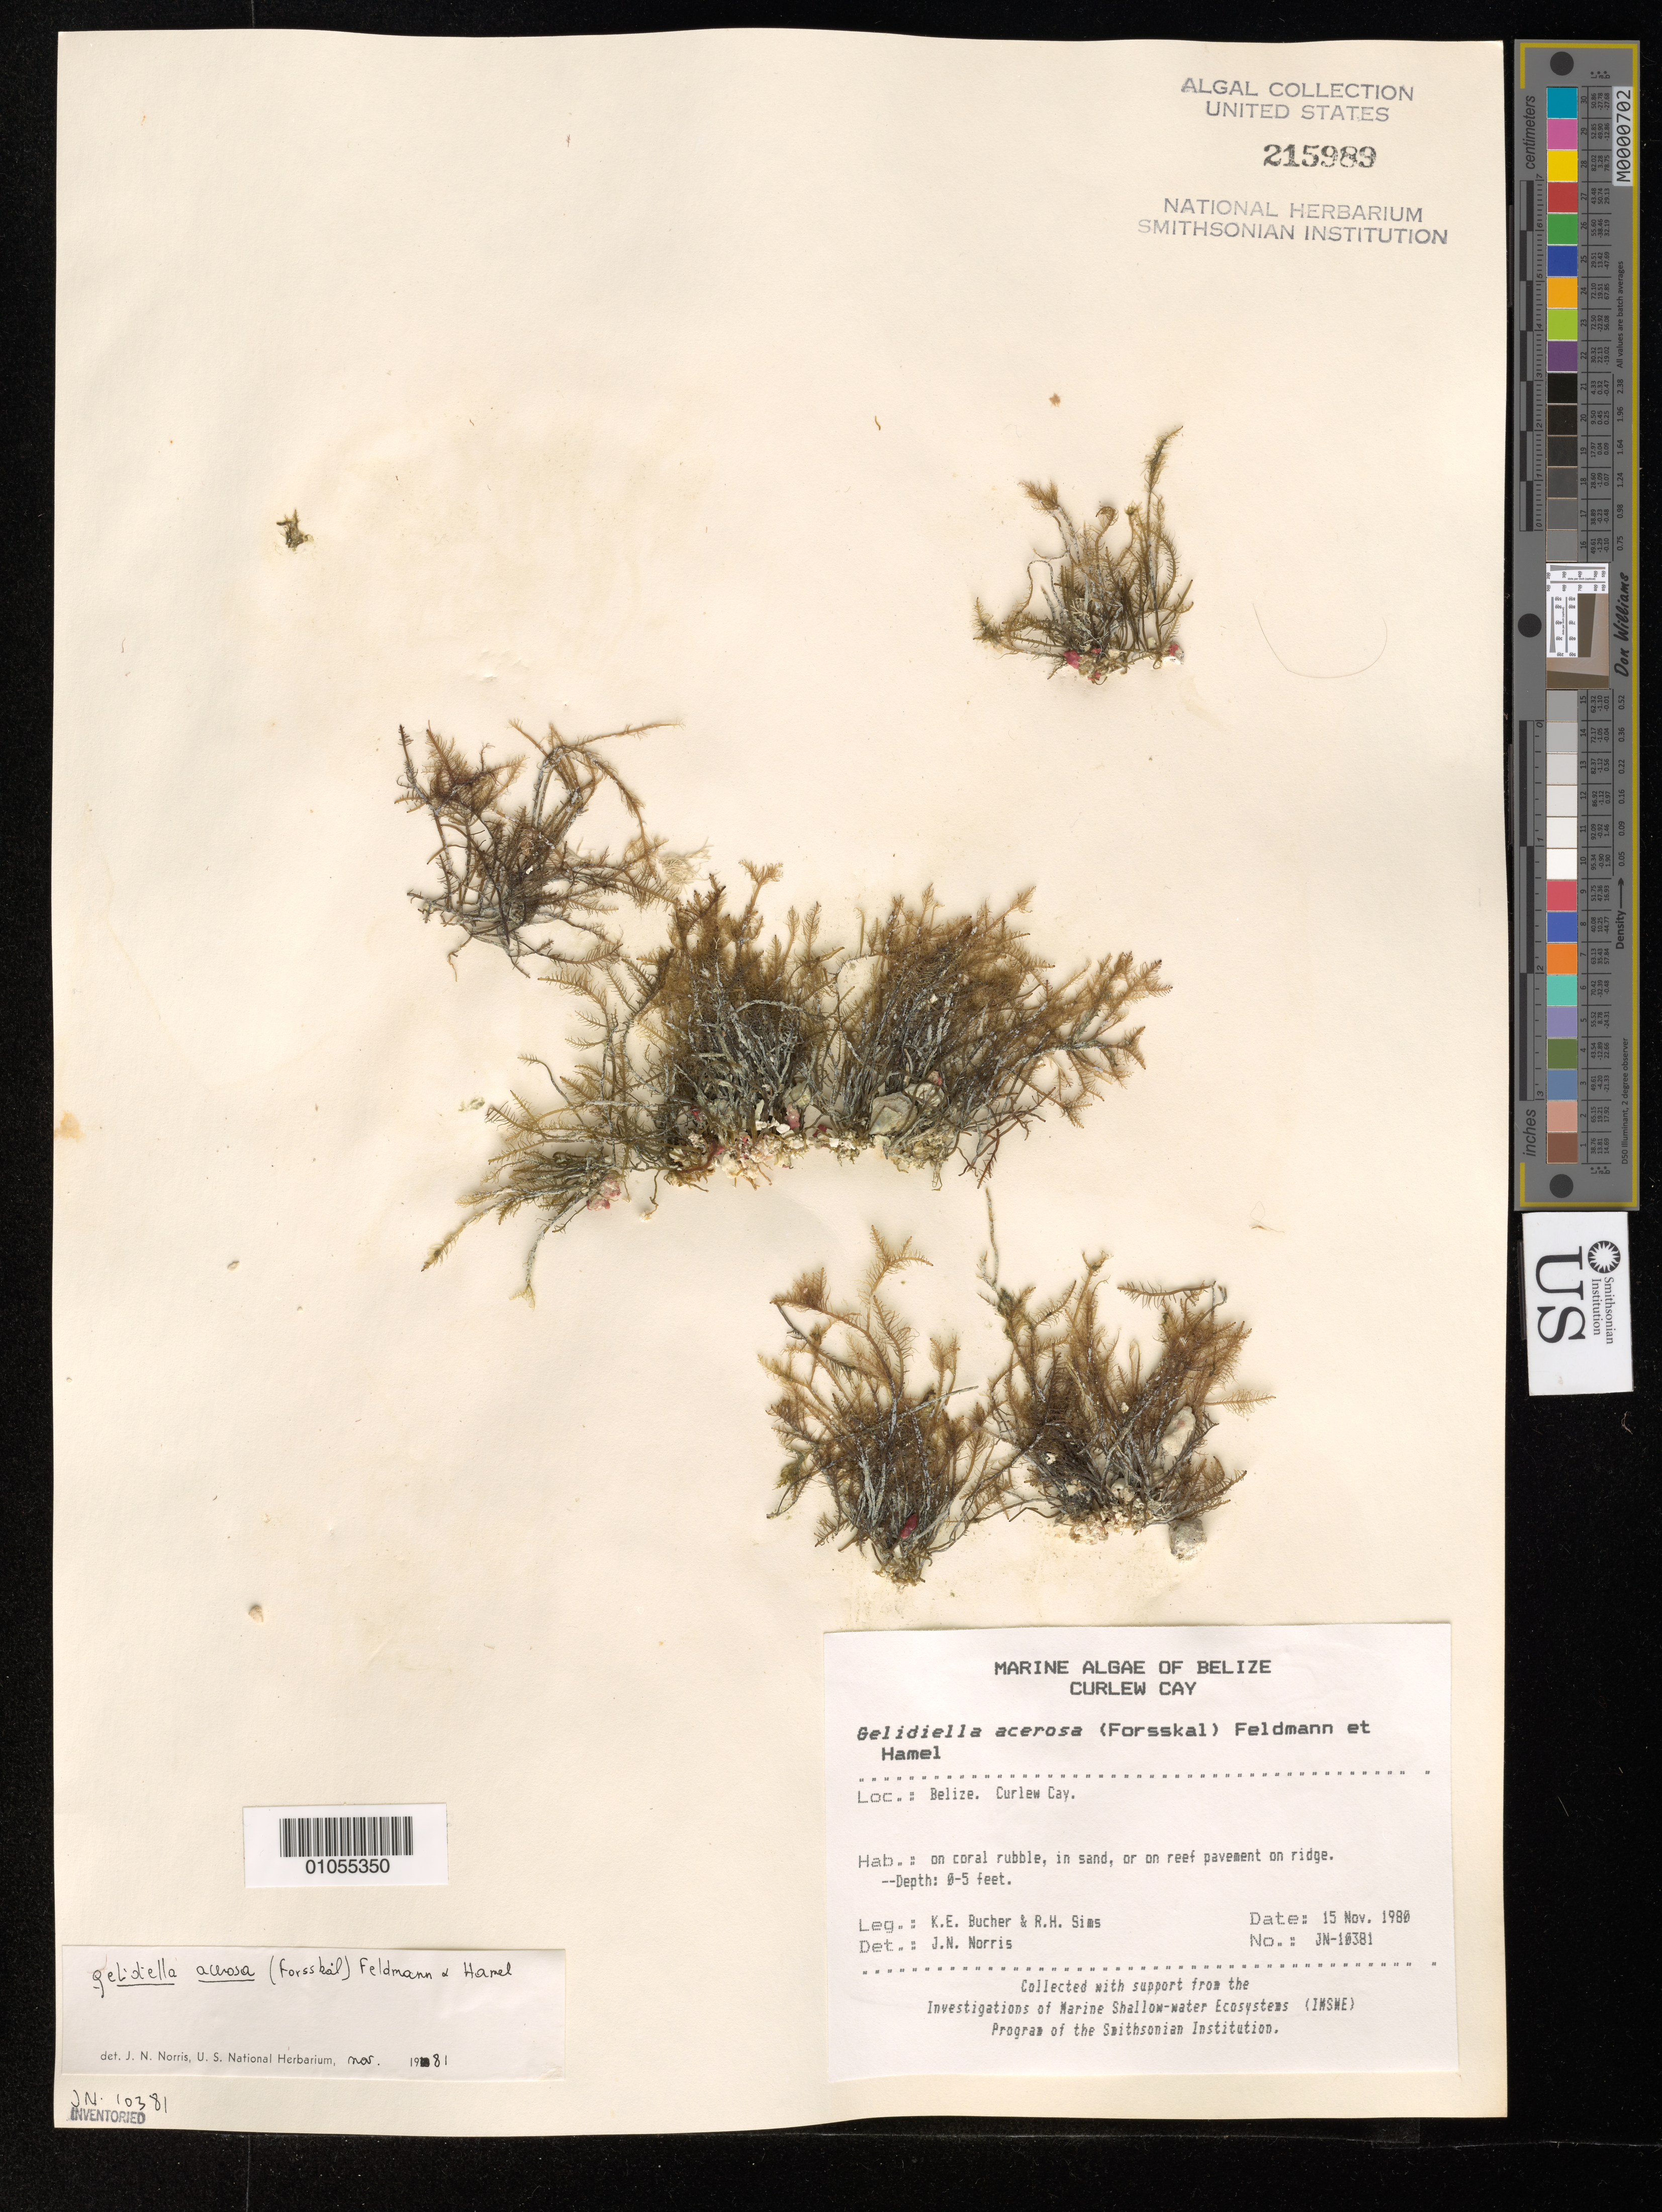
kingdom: Plantae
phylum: Rhodophyta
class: Florideophyceae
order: Gelidiales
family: Gelidiellaceae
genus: Gelidiella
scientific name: Gelidiella acerosa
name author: (Forssk.) Feldmann & G. Hamel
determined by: Norris, James N.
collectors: K. E. Bucher & R. H. Sims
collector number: JN-10381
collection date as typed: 15 Nov 1980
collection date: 1980-11-15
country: Belize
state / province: Stann Creek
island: Curlew Cay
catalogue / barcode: US 215989